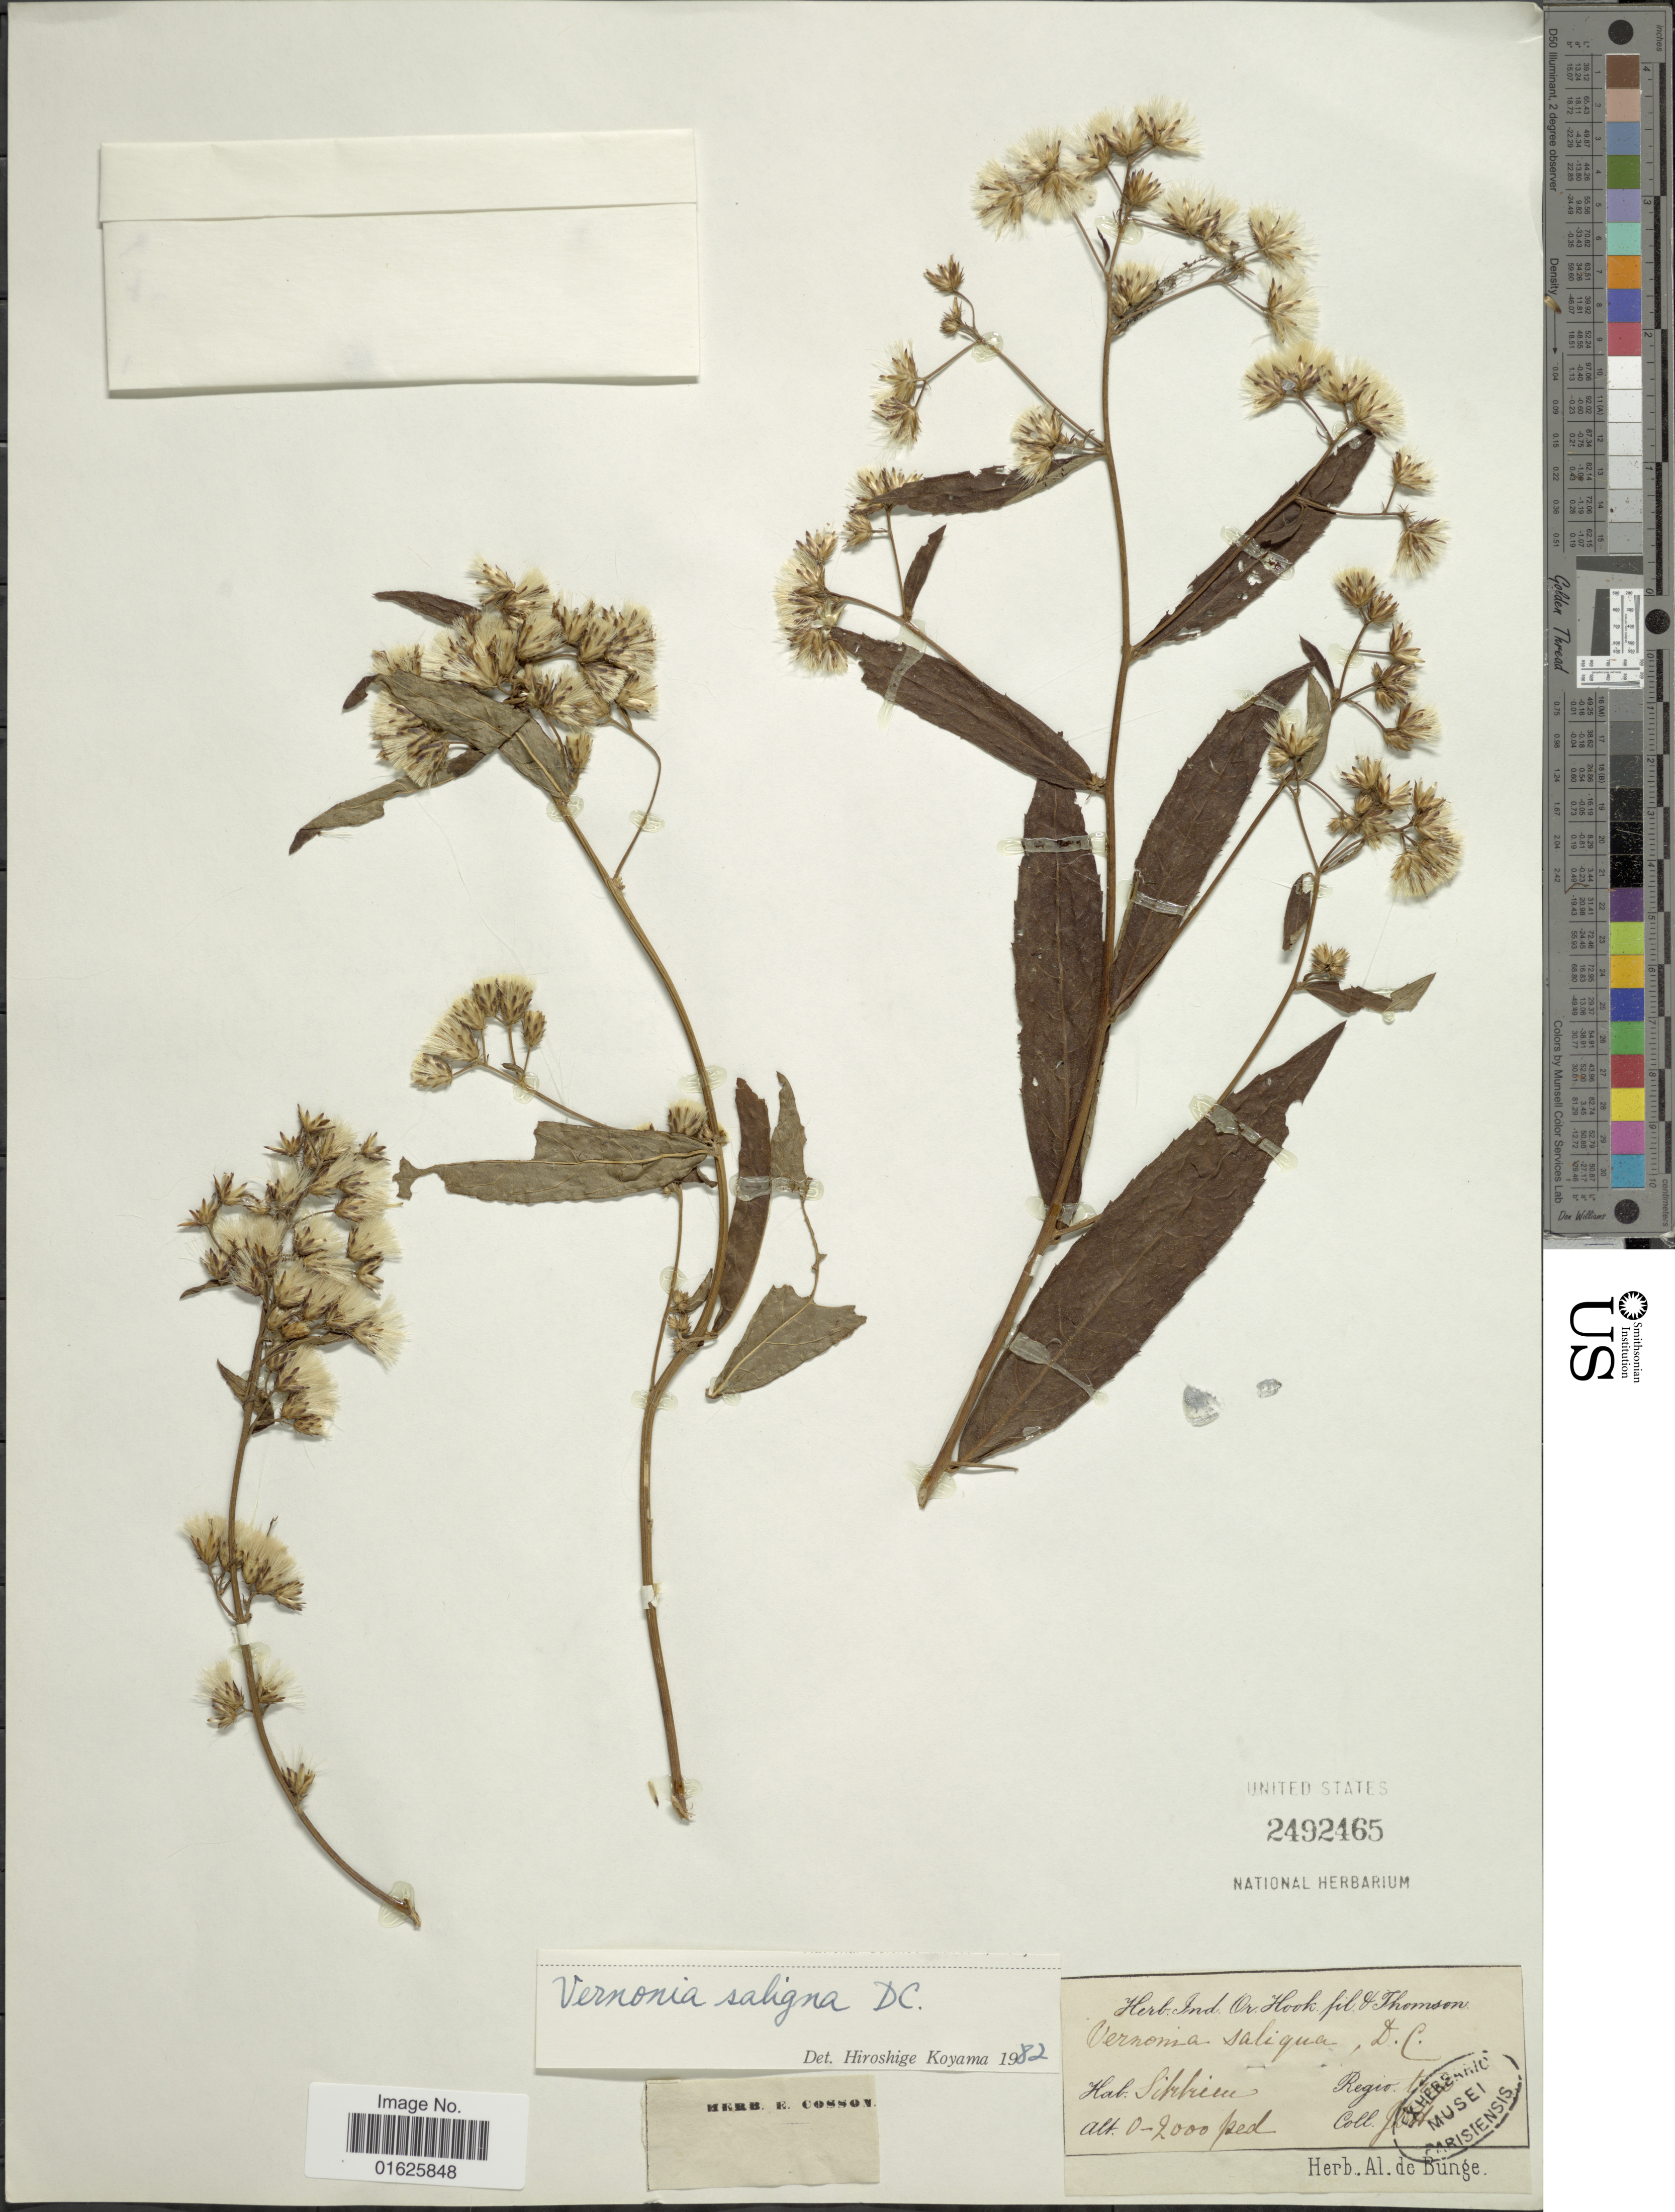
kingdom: Plantae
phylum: Tracheophyta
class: Magnoliopsida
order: Asterales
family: Asteraceae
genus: Acilepis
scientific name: Acilepis saligna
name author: (DC.) H. Rob.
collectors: J. D. Hooker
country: India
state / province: Sikkim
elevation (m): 0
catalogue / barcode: US 2492465